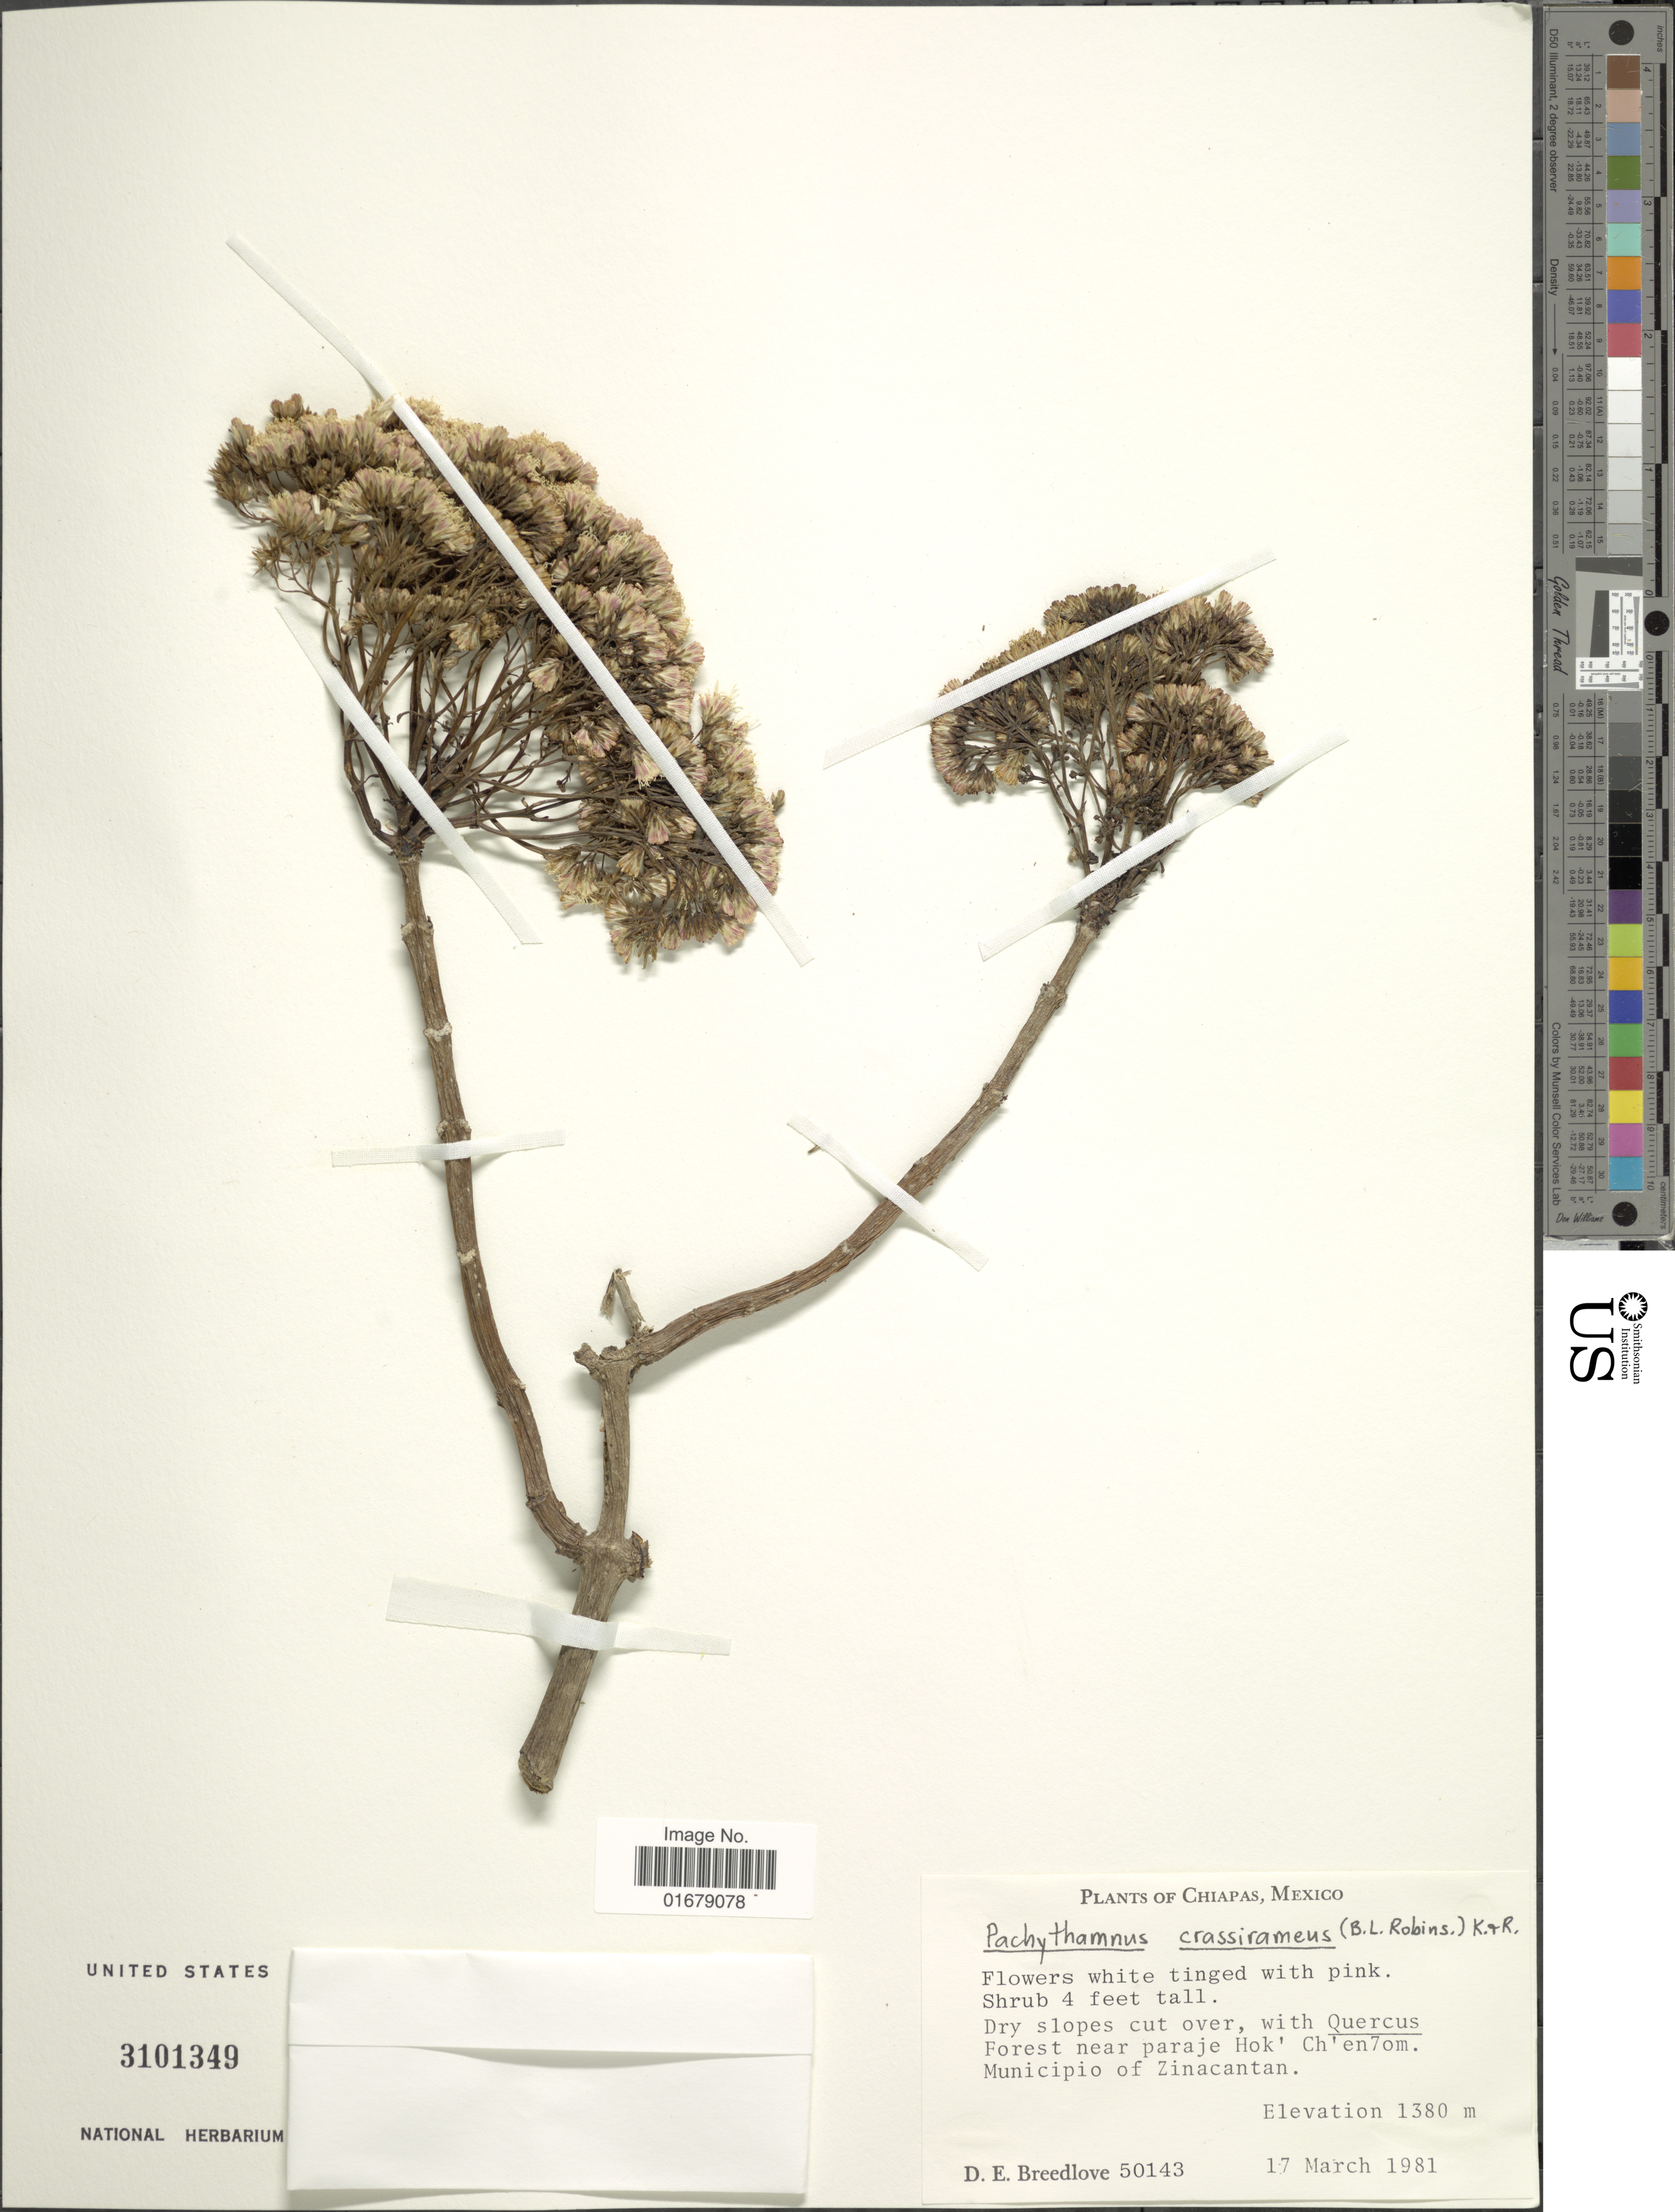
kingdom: Plantae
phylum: Tracheophyta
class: Magnoliopsida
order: Asterales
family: Asteraceae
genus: Pachythamnus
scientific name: Pachythamnus crassirameus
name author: (B.L. Rob.) R.M. King & H. Rob.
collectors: D. E. Breedlove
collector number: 50143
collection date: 1981-03-17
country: Mexico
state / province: Chiapas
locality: Chiapas, Mexico. Dry slopes cut over, with Quercus. Forest near paraje hok' Ch'en7om. Municipio of Zinacantan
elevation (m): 1380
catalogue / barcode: US 3101349